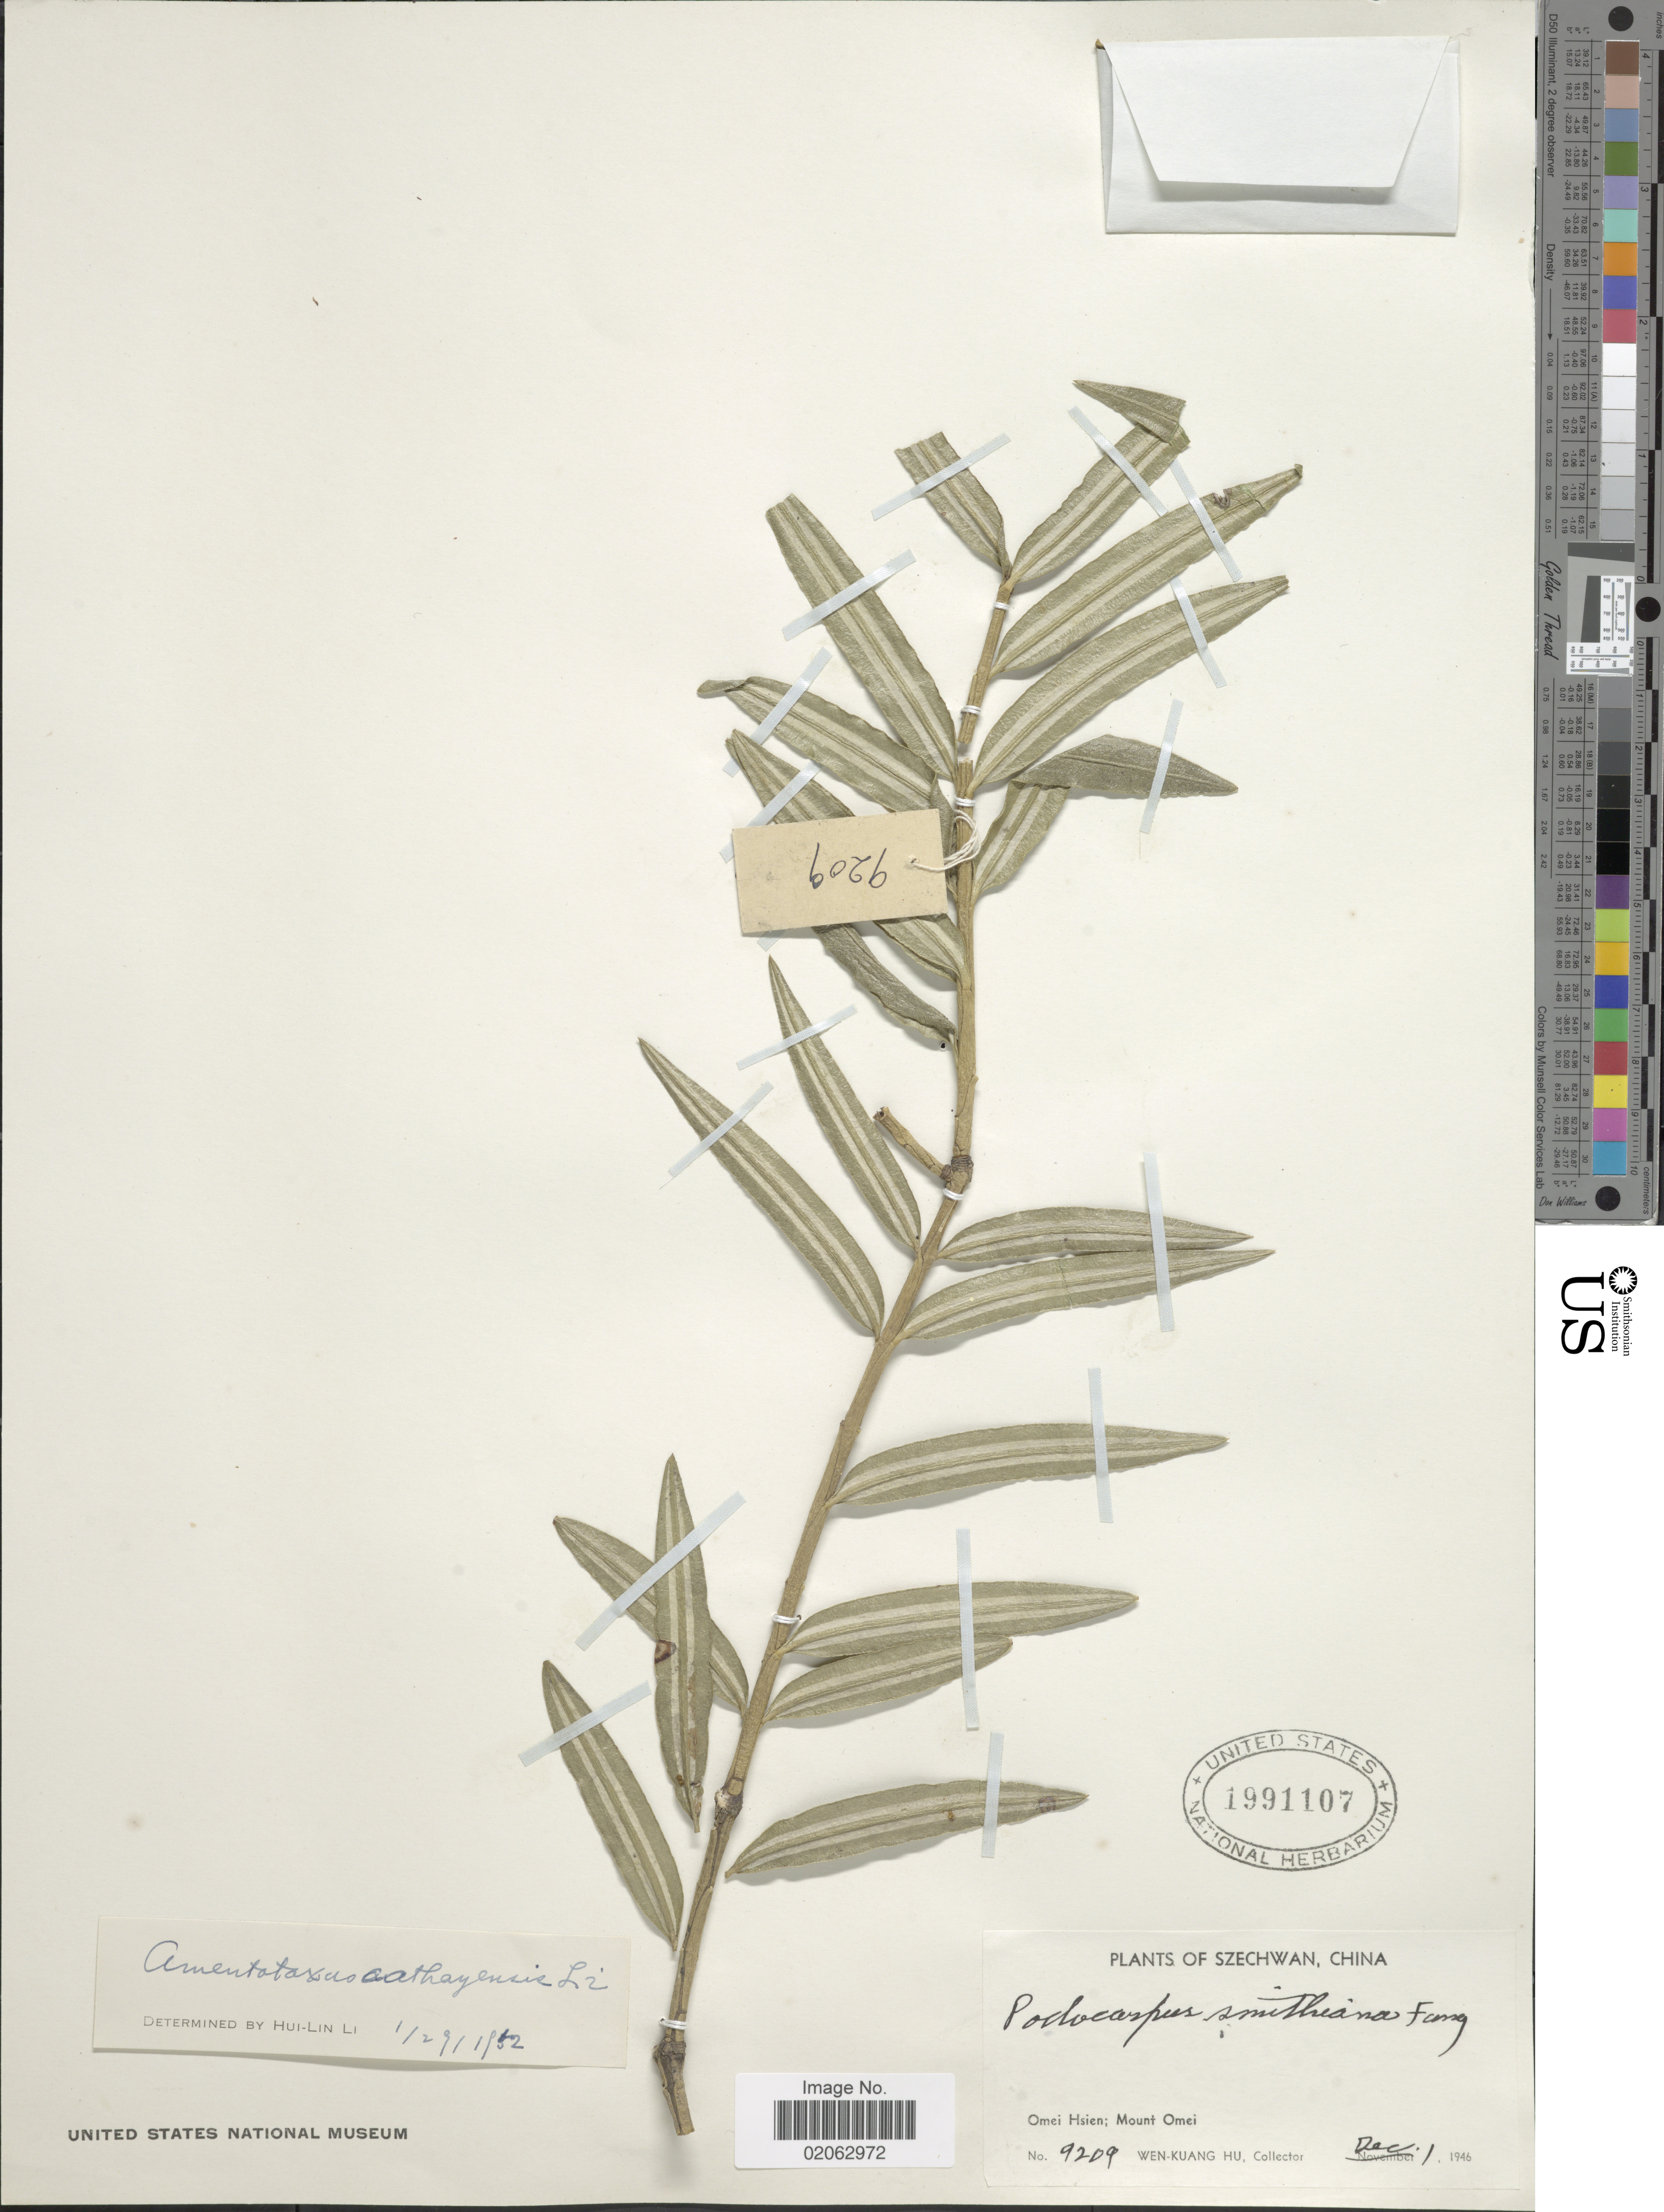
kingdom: Plantae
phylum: Tracheophyta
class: Pinopsida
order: Pinales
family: Taxaceae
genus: Amentotaxus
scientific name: Amentotaxus cathayensis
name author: H.L. Li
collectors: W. K. Hu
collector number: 9209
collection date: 1946-12-01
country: China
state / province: Sichuan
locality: Szechwan, Omei Hsien; Mount Omei.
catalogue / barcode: US 1991107